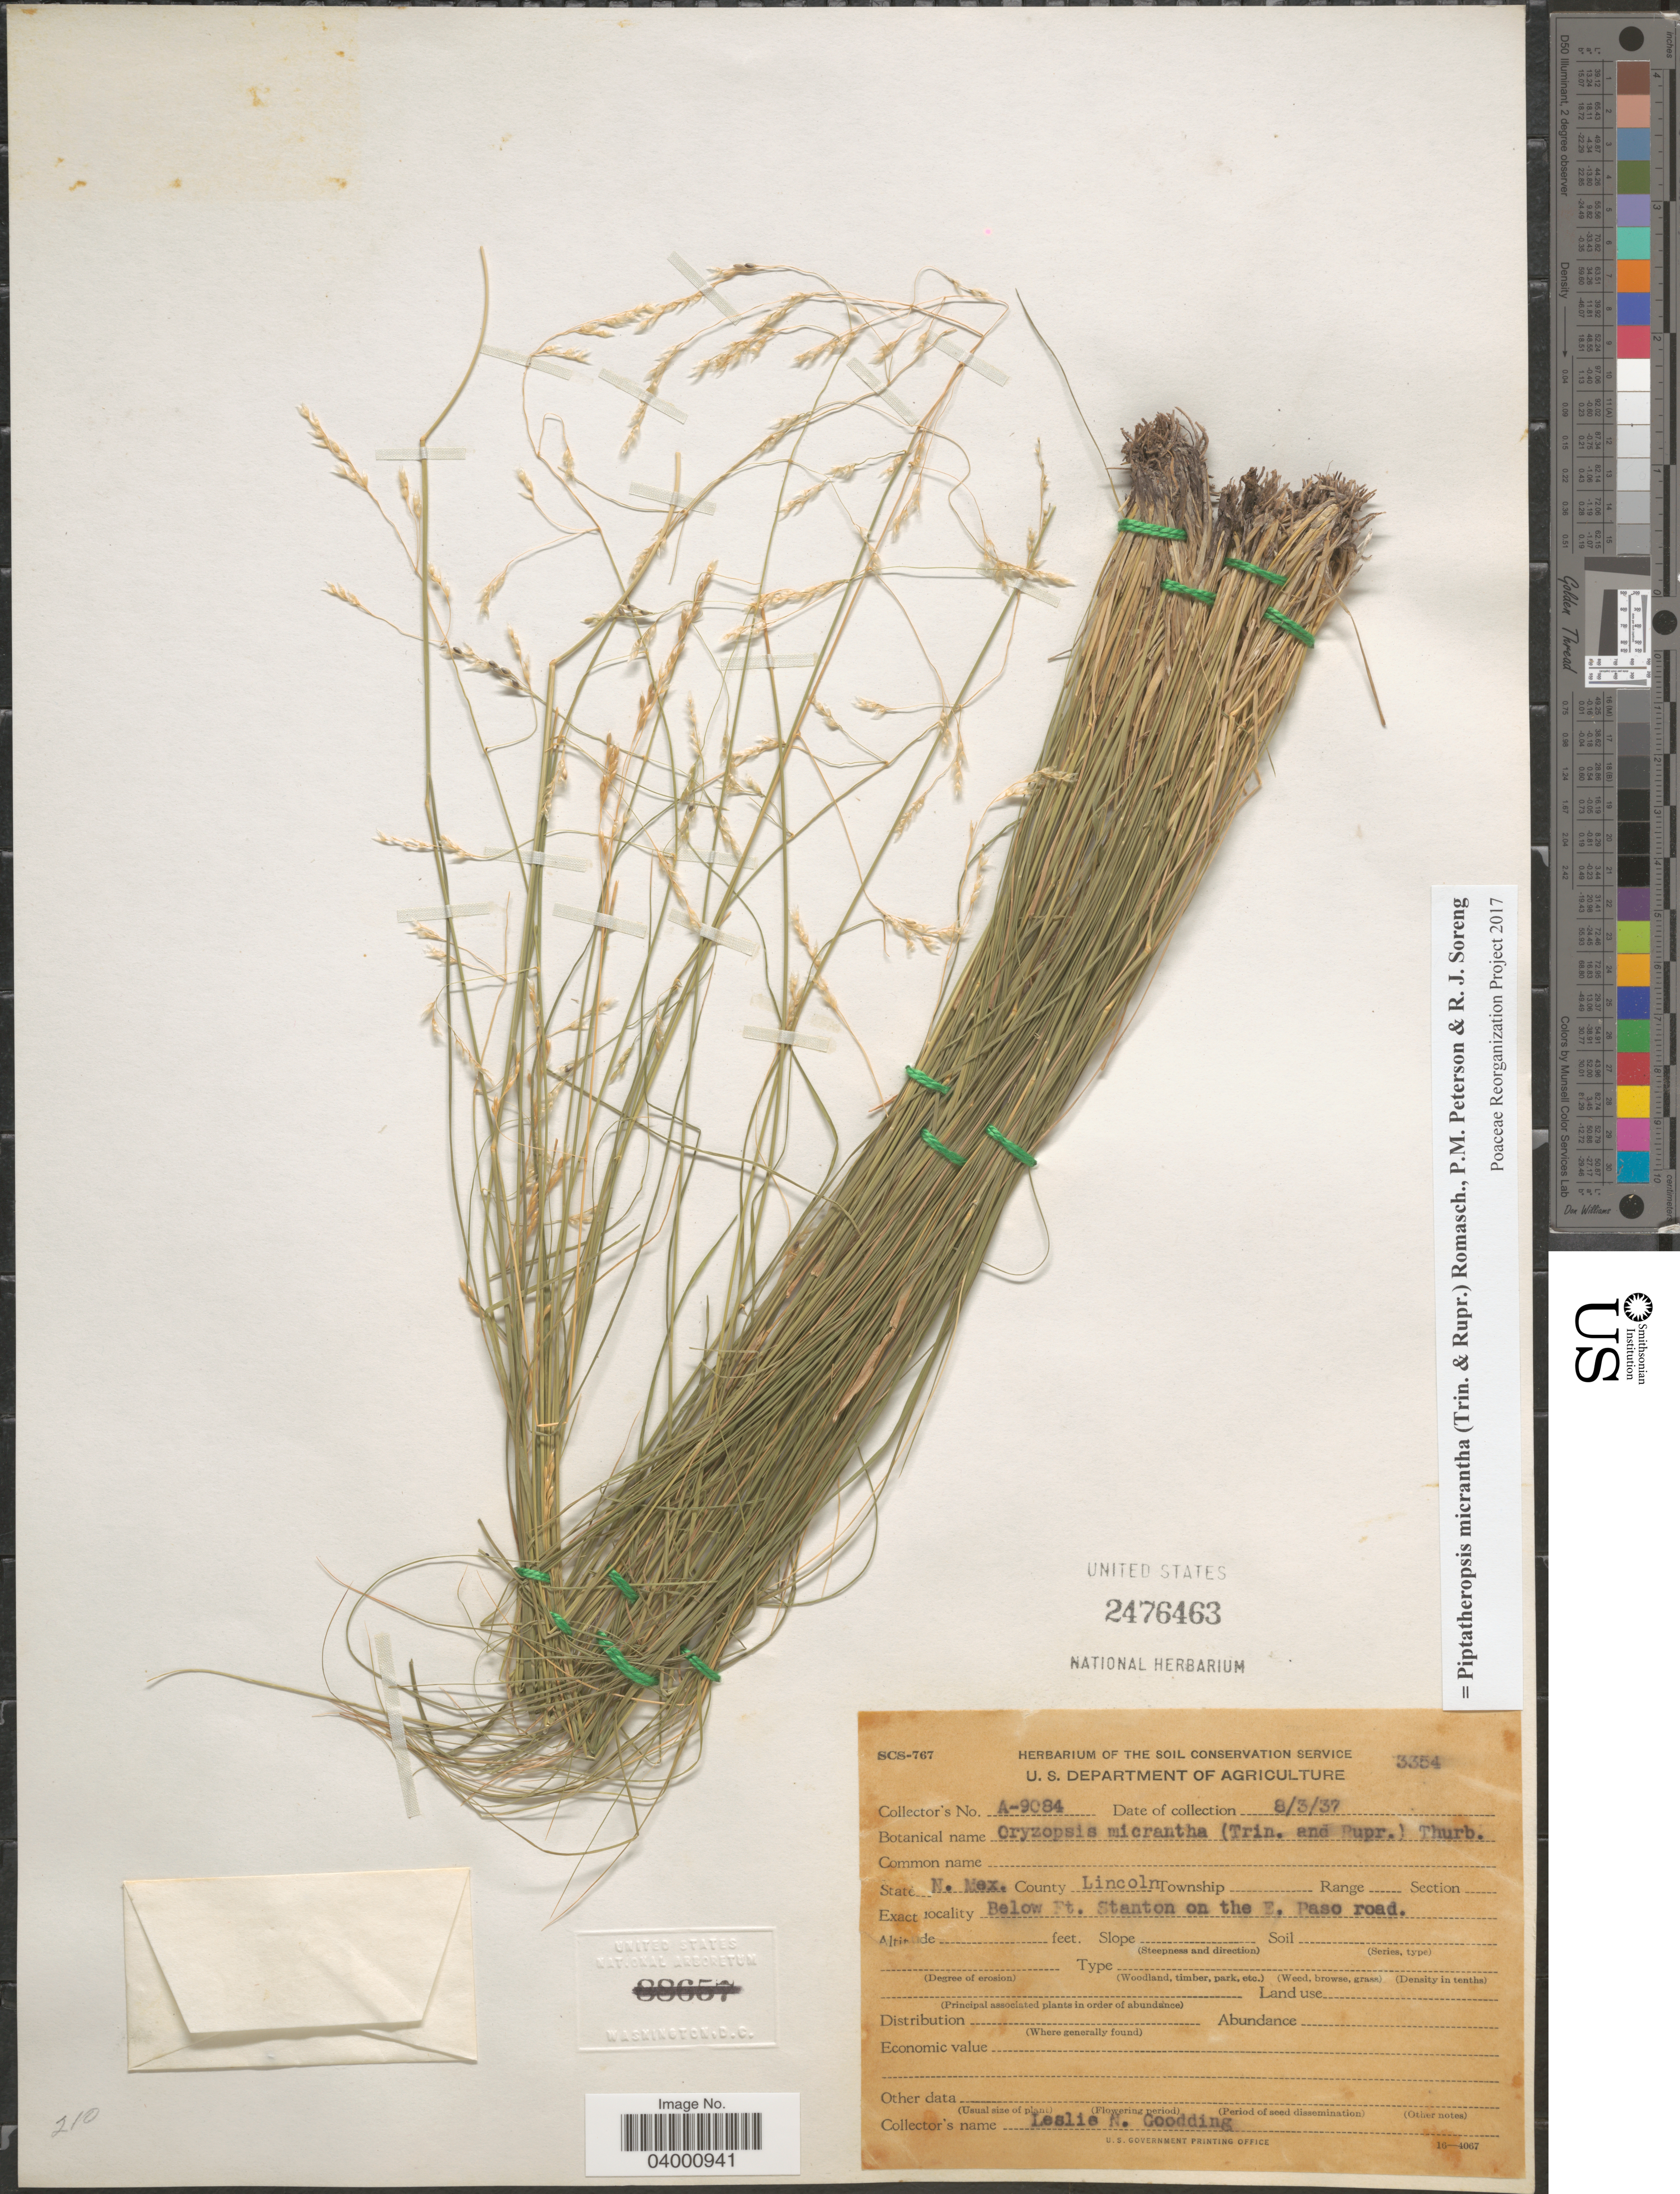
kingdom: Plantae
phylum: Tracheophyta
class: Liliopsida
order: Poales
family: Poaceae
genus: Piptatheropsis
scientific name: Piptatheropsis micrantha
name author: (Trin. & Rupr.) Romasch.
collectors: L. N. Goodding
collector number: A-9084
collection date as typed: Transcribed d/m/y: 3/8/37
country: United States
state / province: New Mexico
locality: County Lincoln. Below Ft. Stanton on the E. Paso road.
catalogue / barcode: US 2476463